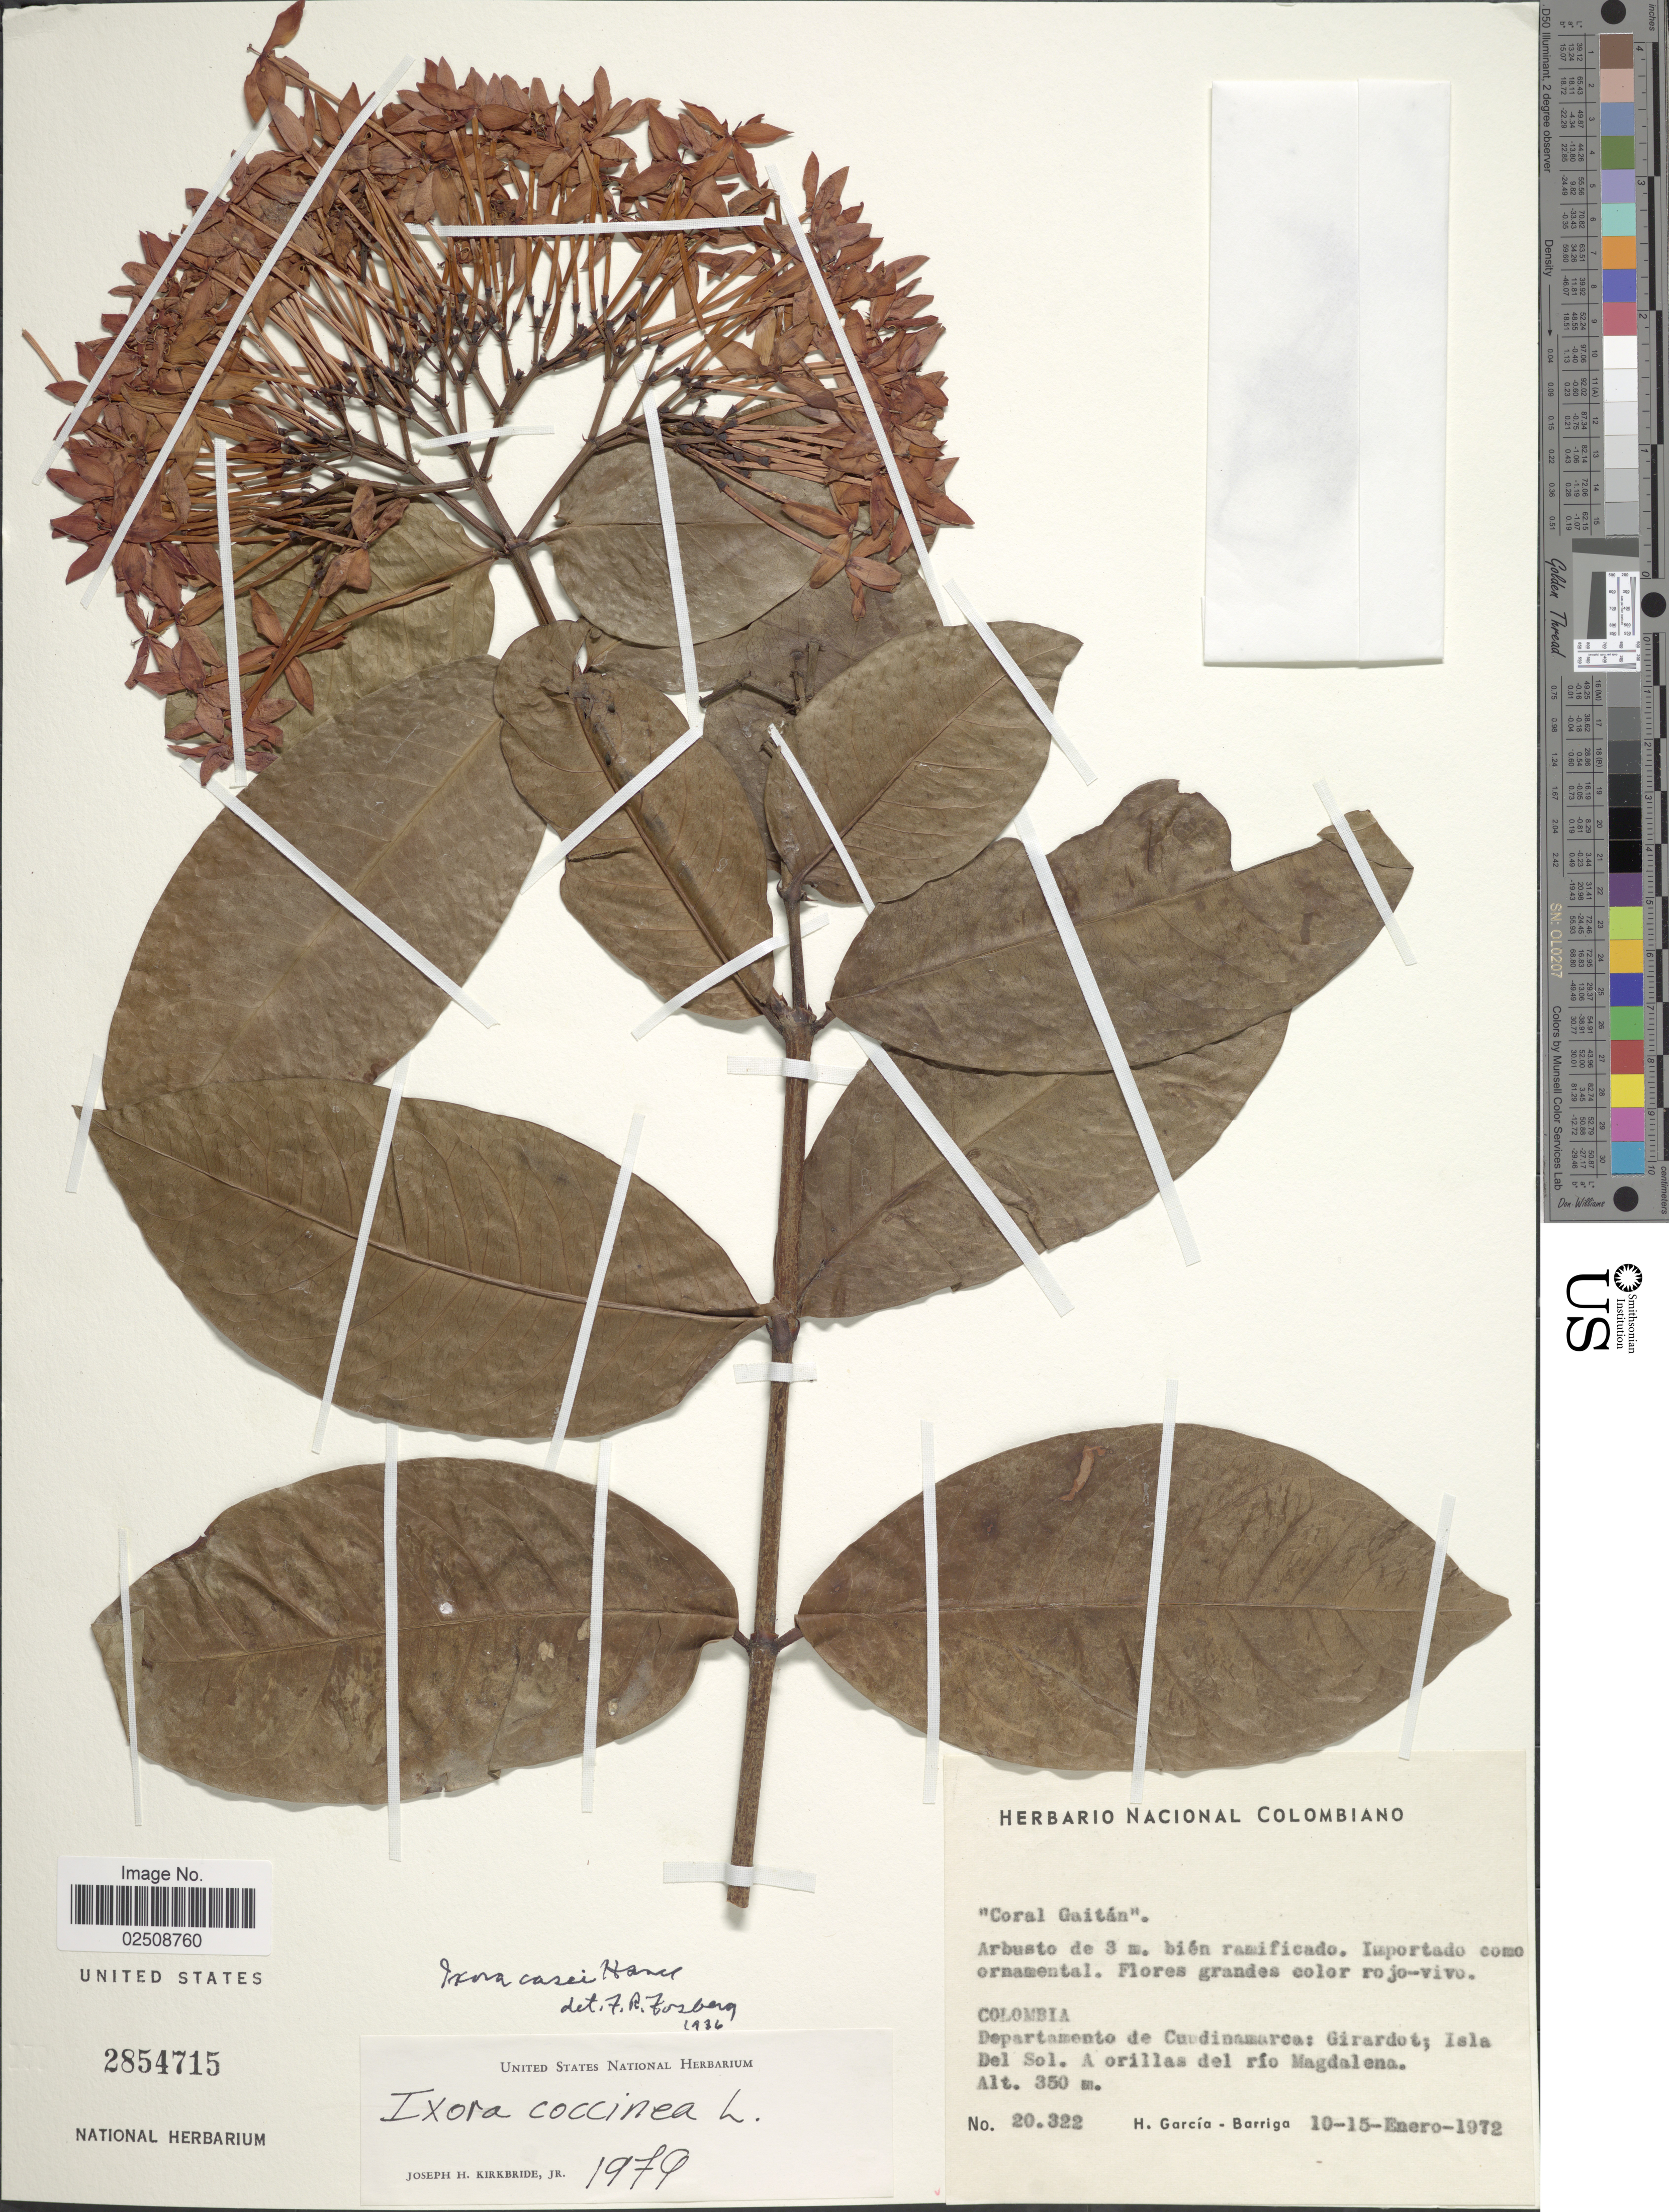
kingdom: Plantae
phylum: Tracheophyta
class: Magnoliopsida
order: Gentianales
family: Rubiaceae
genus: Ixora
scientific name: Ixora casei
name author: Hance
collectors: H. García Barriga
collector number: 20322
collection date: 1972-01-10/1972-01-15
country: Colombia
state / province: Cundinamarca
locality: Departamento de Cundinamarca: Girardot; Isla Del Sol. A orillas del rio Magdalena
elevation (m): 350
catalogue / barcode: US 2854715